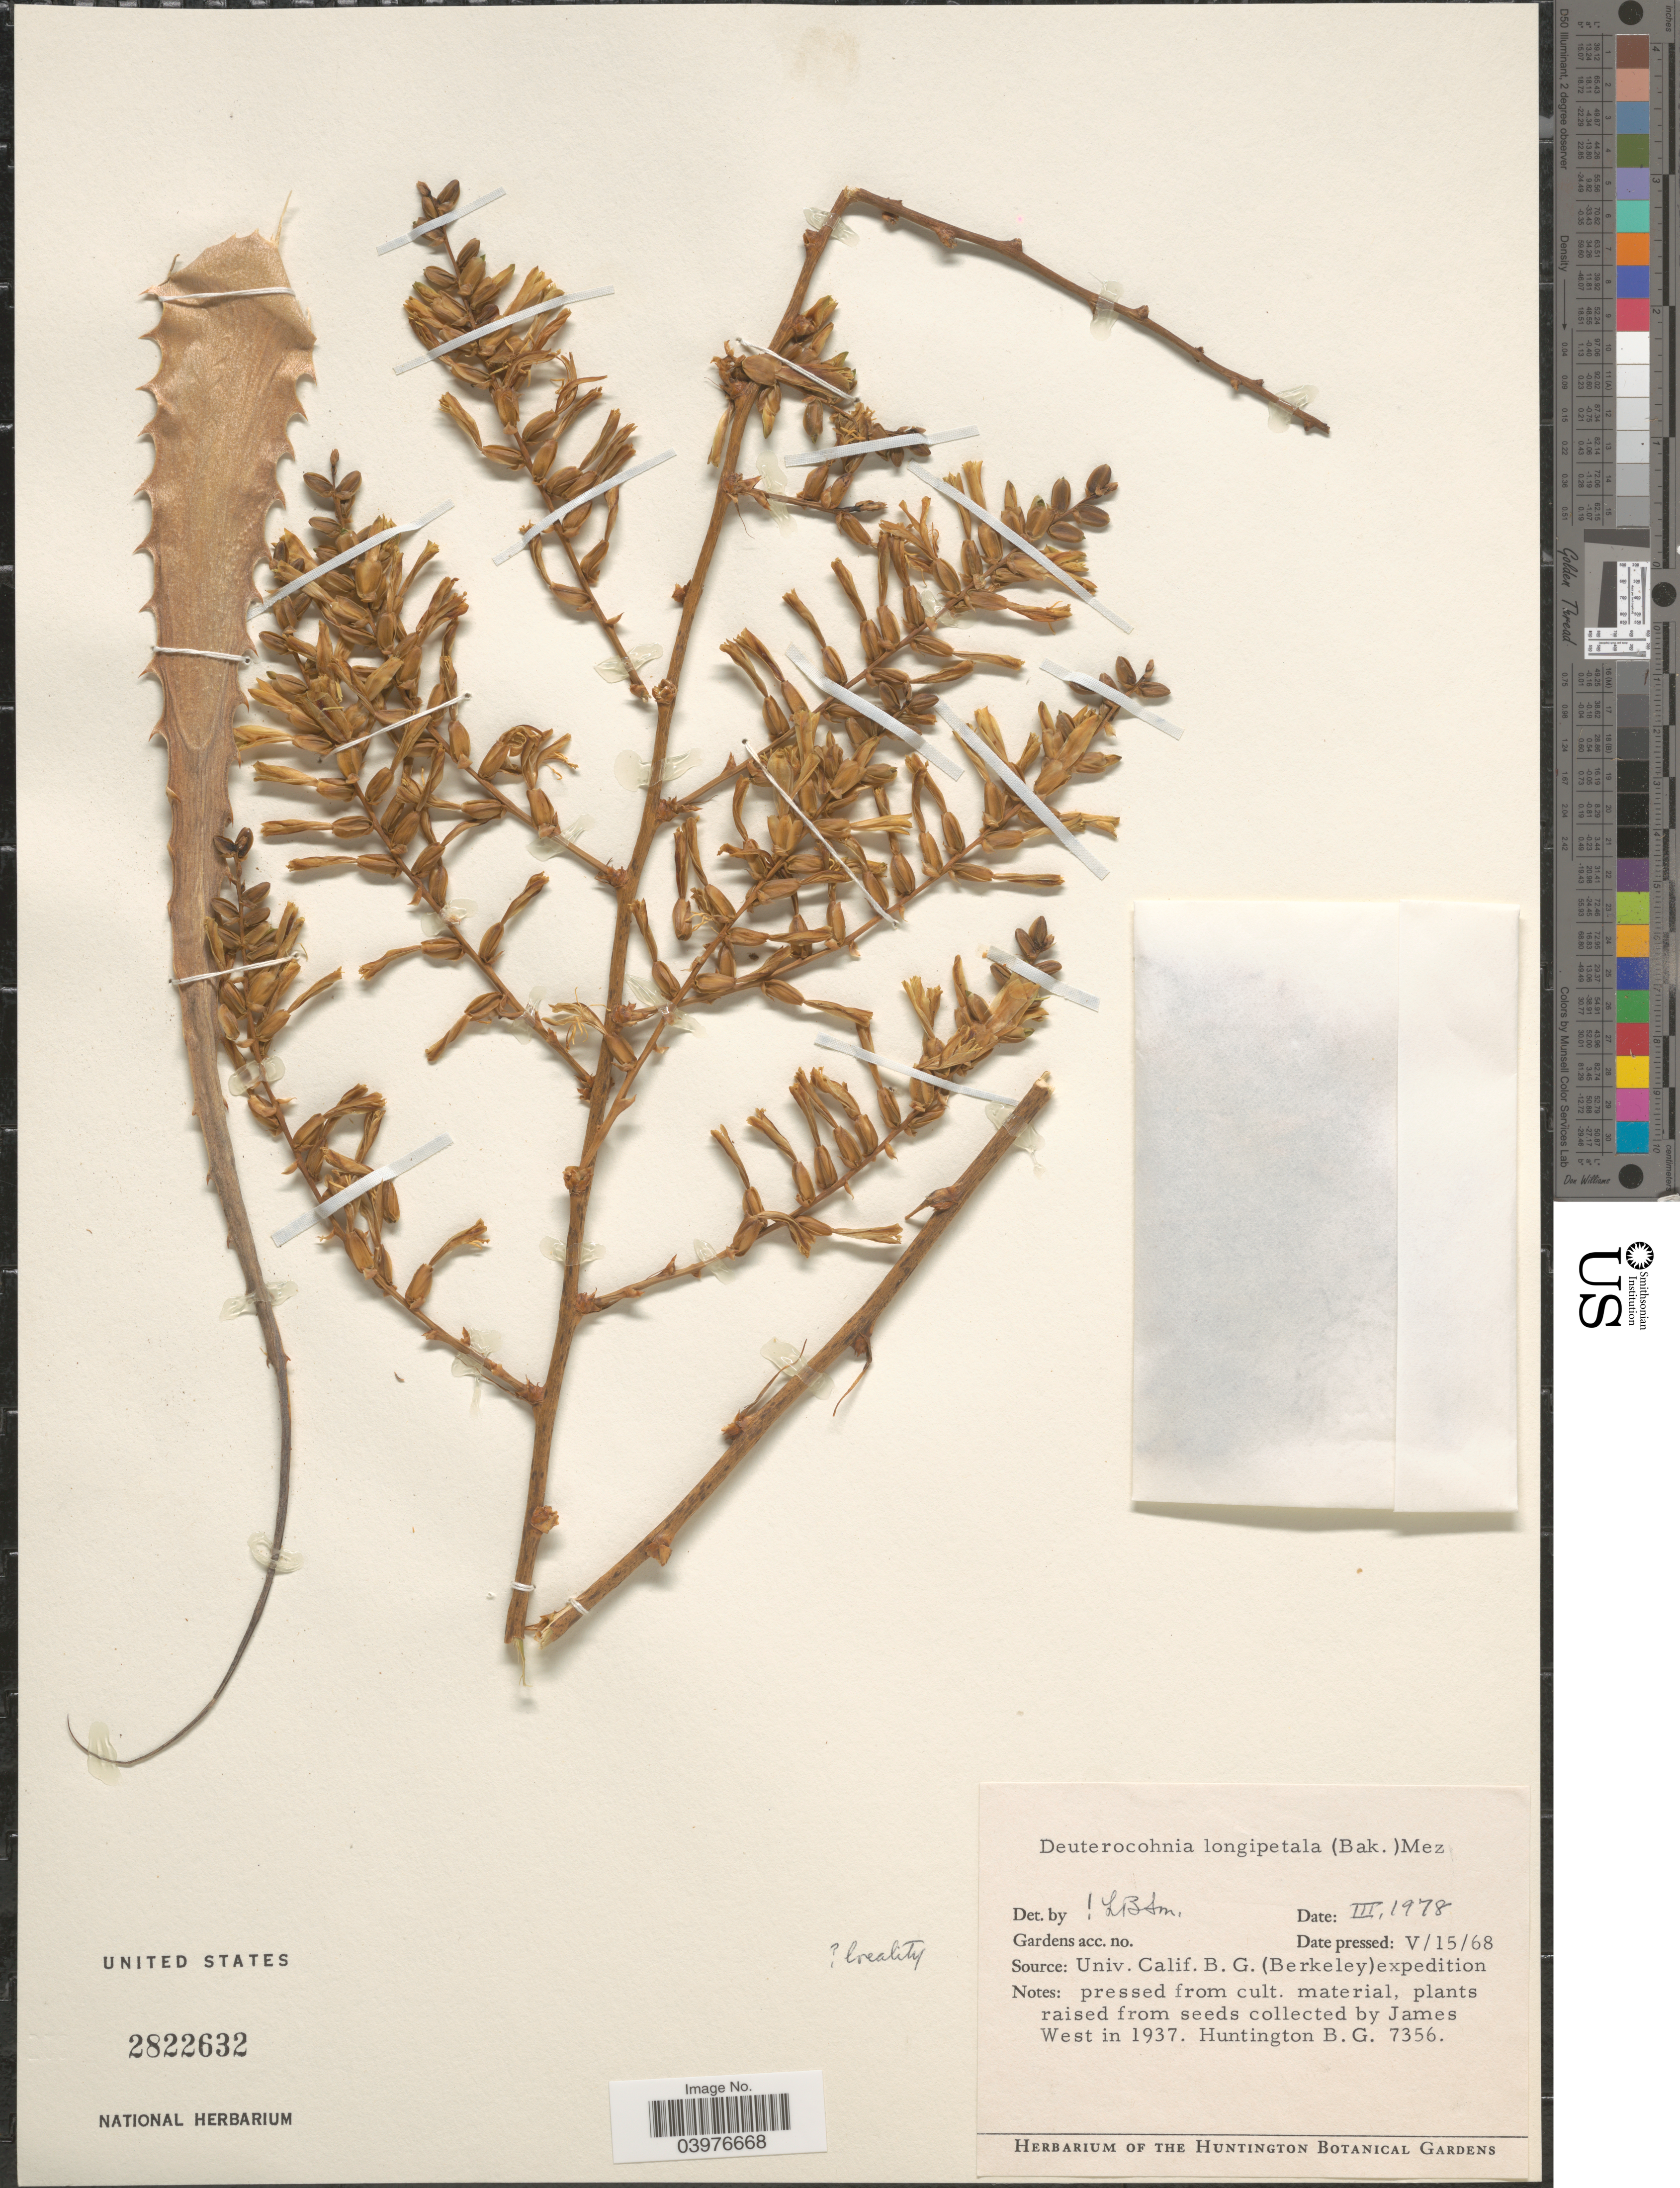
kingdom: Plantae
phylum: Tracheophyta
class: Liliopsida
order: Poales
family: Bromeliaceae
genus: Deuterocohnia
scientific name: Deuterocohnia longipetala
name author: (Baker) Mez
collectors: Univ. Calif. B. G. (Berkeley) expedition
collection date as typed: Transcribed d/m/y: 15/5/68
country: United States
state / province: California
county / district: Los Angeles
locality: The Huntington Botanical Gardens.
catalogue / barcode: US 2822632